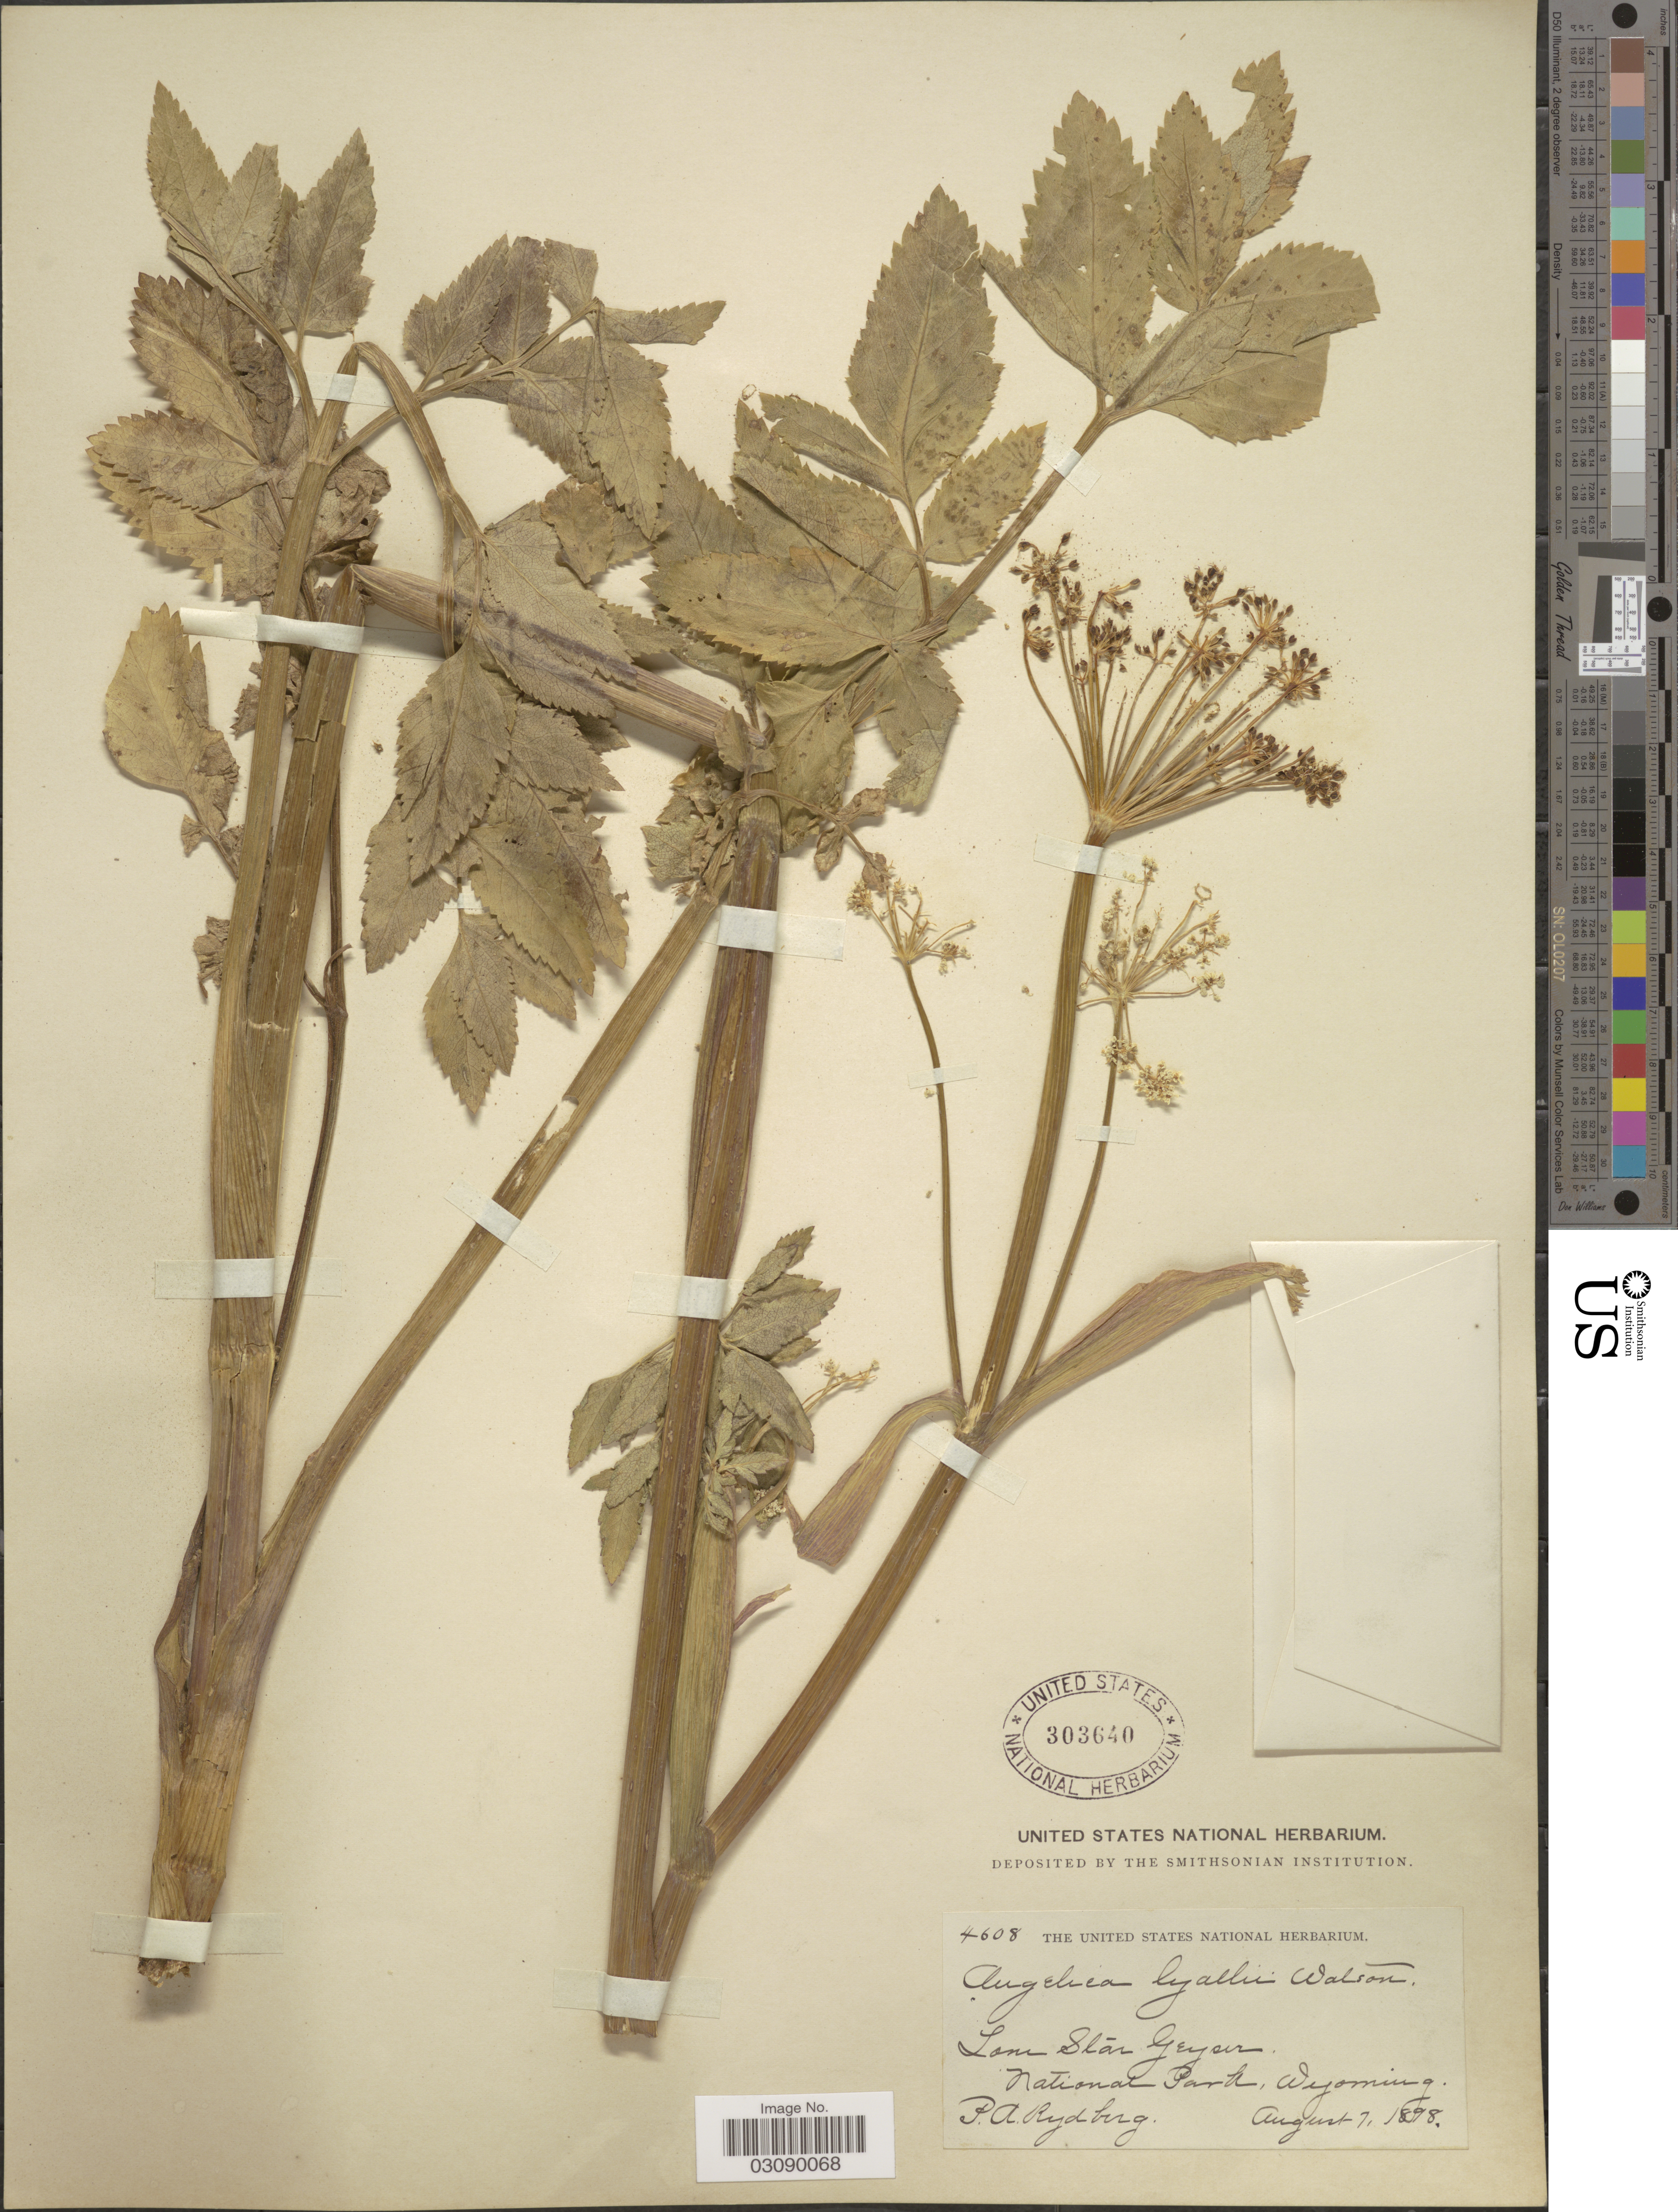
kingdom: Plantae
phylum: Tracheophyta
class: Magnoliopsida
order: Apiales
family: Apiaceae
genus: Angelica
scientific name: Angelica arguta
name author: Nutt.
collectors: P. A. Rydberg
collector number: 4608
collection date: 1898-08-07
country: United States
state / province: Wyoming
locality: Lone Star Geyser. National Park.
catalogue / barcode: US 303640